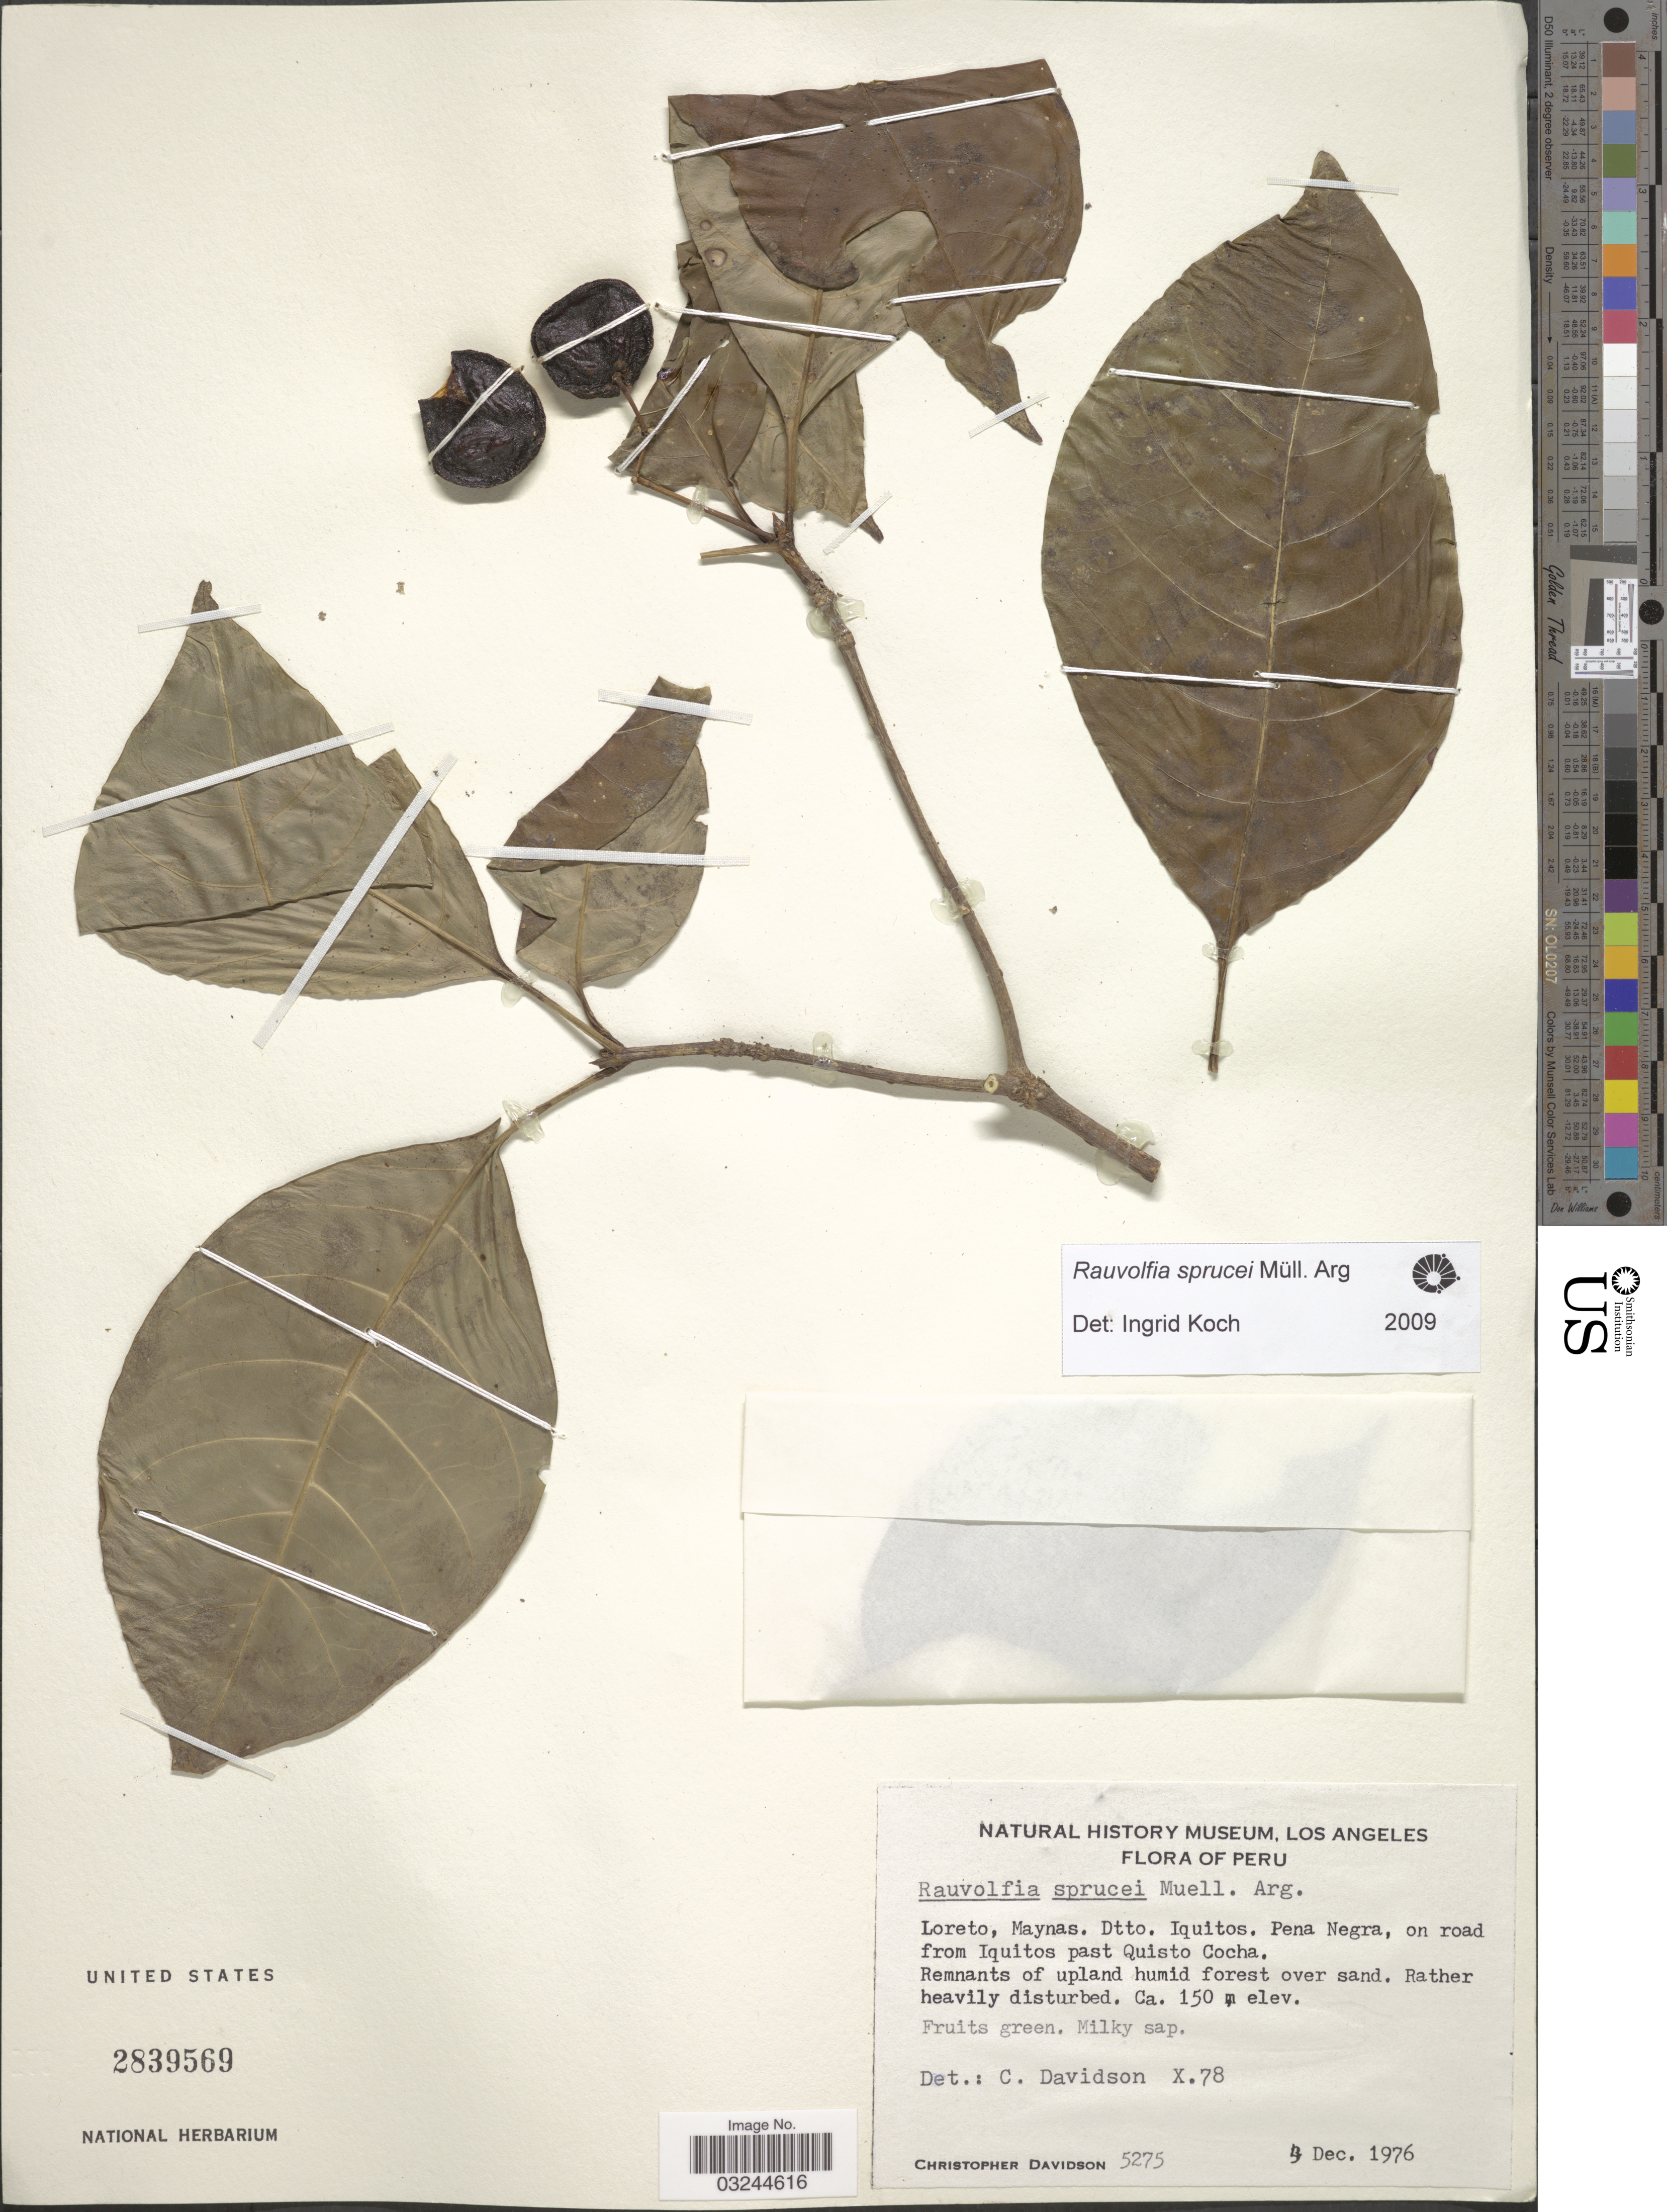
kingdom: Plantae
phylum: Tracheophyta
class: Magnoliopsida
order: Gentianales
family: Apocynaceae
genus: Rauvolfia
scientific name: Rauvolfia sprucei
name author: Müll. Arg.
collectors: C. Davidson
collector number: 5275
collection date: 1976-12-04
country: Peru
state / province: Loreto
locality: Maynas. Dtto. Iquitos. Pena Negra, on road from Iquitos past Quisto Cocha.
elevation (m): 150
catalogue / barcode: US 2839569